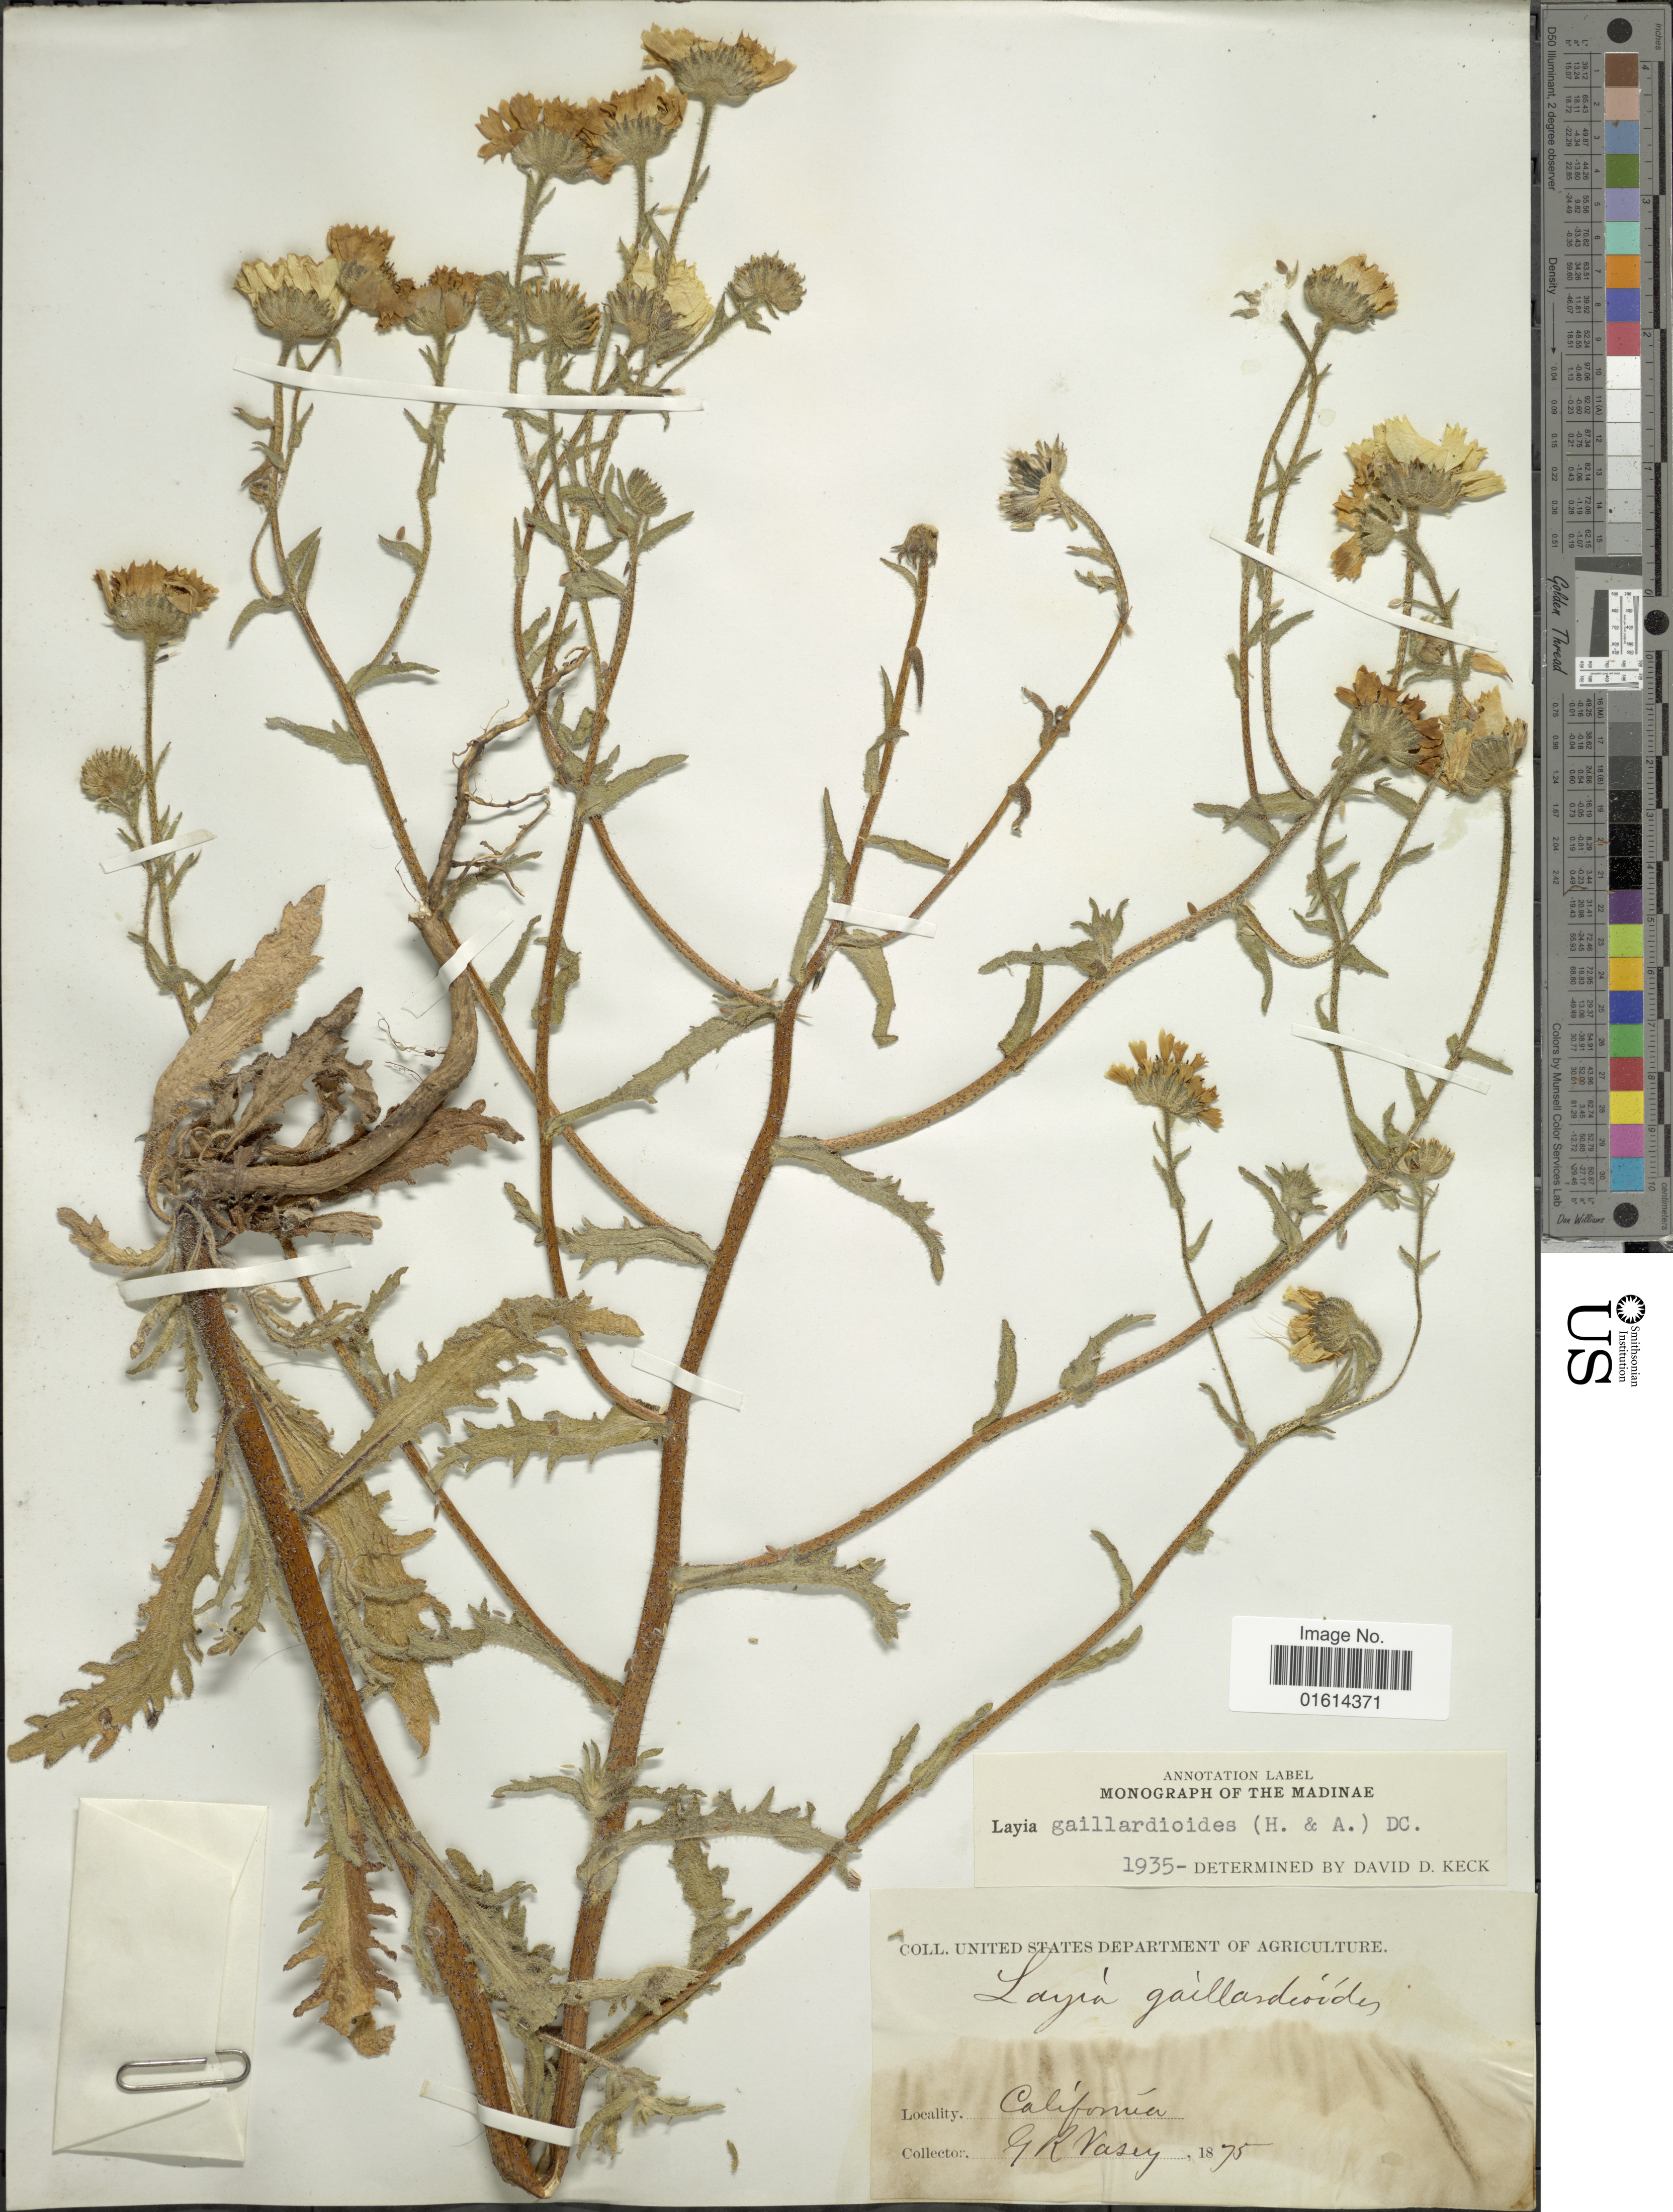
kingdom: Plantae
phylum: Tracheophyta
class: Magnoliopsida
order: Asterales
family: Asteraceae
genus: Layia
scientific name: Layia gaillardioides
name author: (Hook. & Arn.) DC.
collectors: G. R. Vasey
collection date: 1875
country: United States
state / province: California